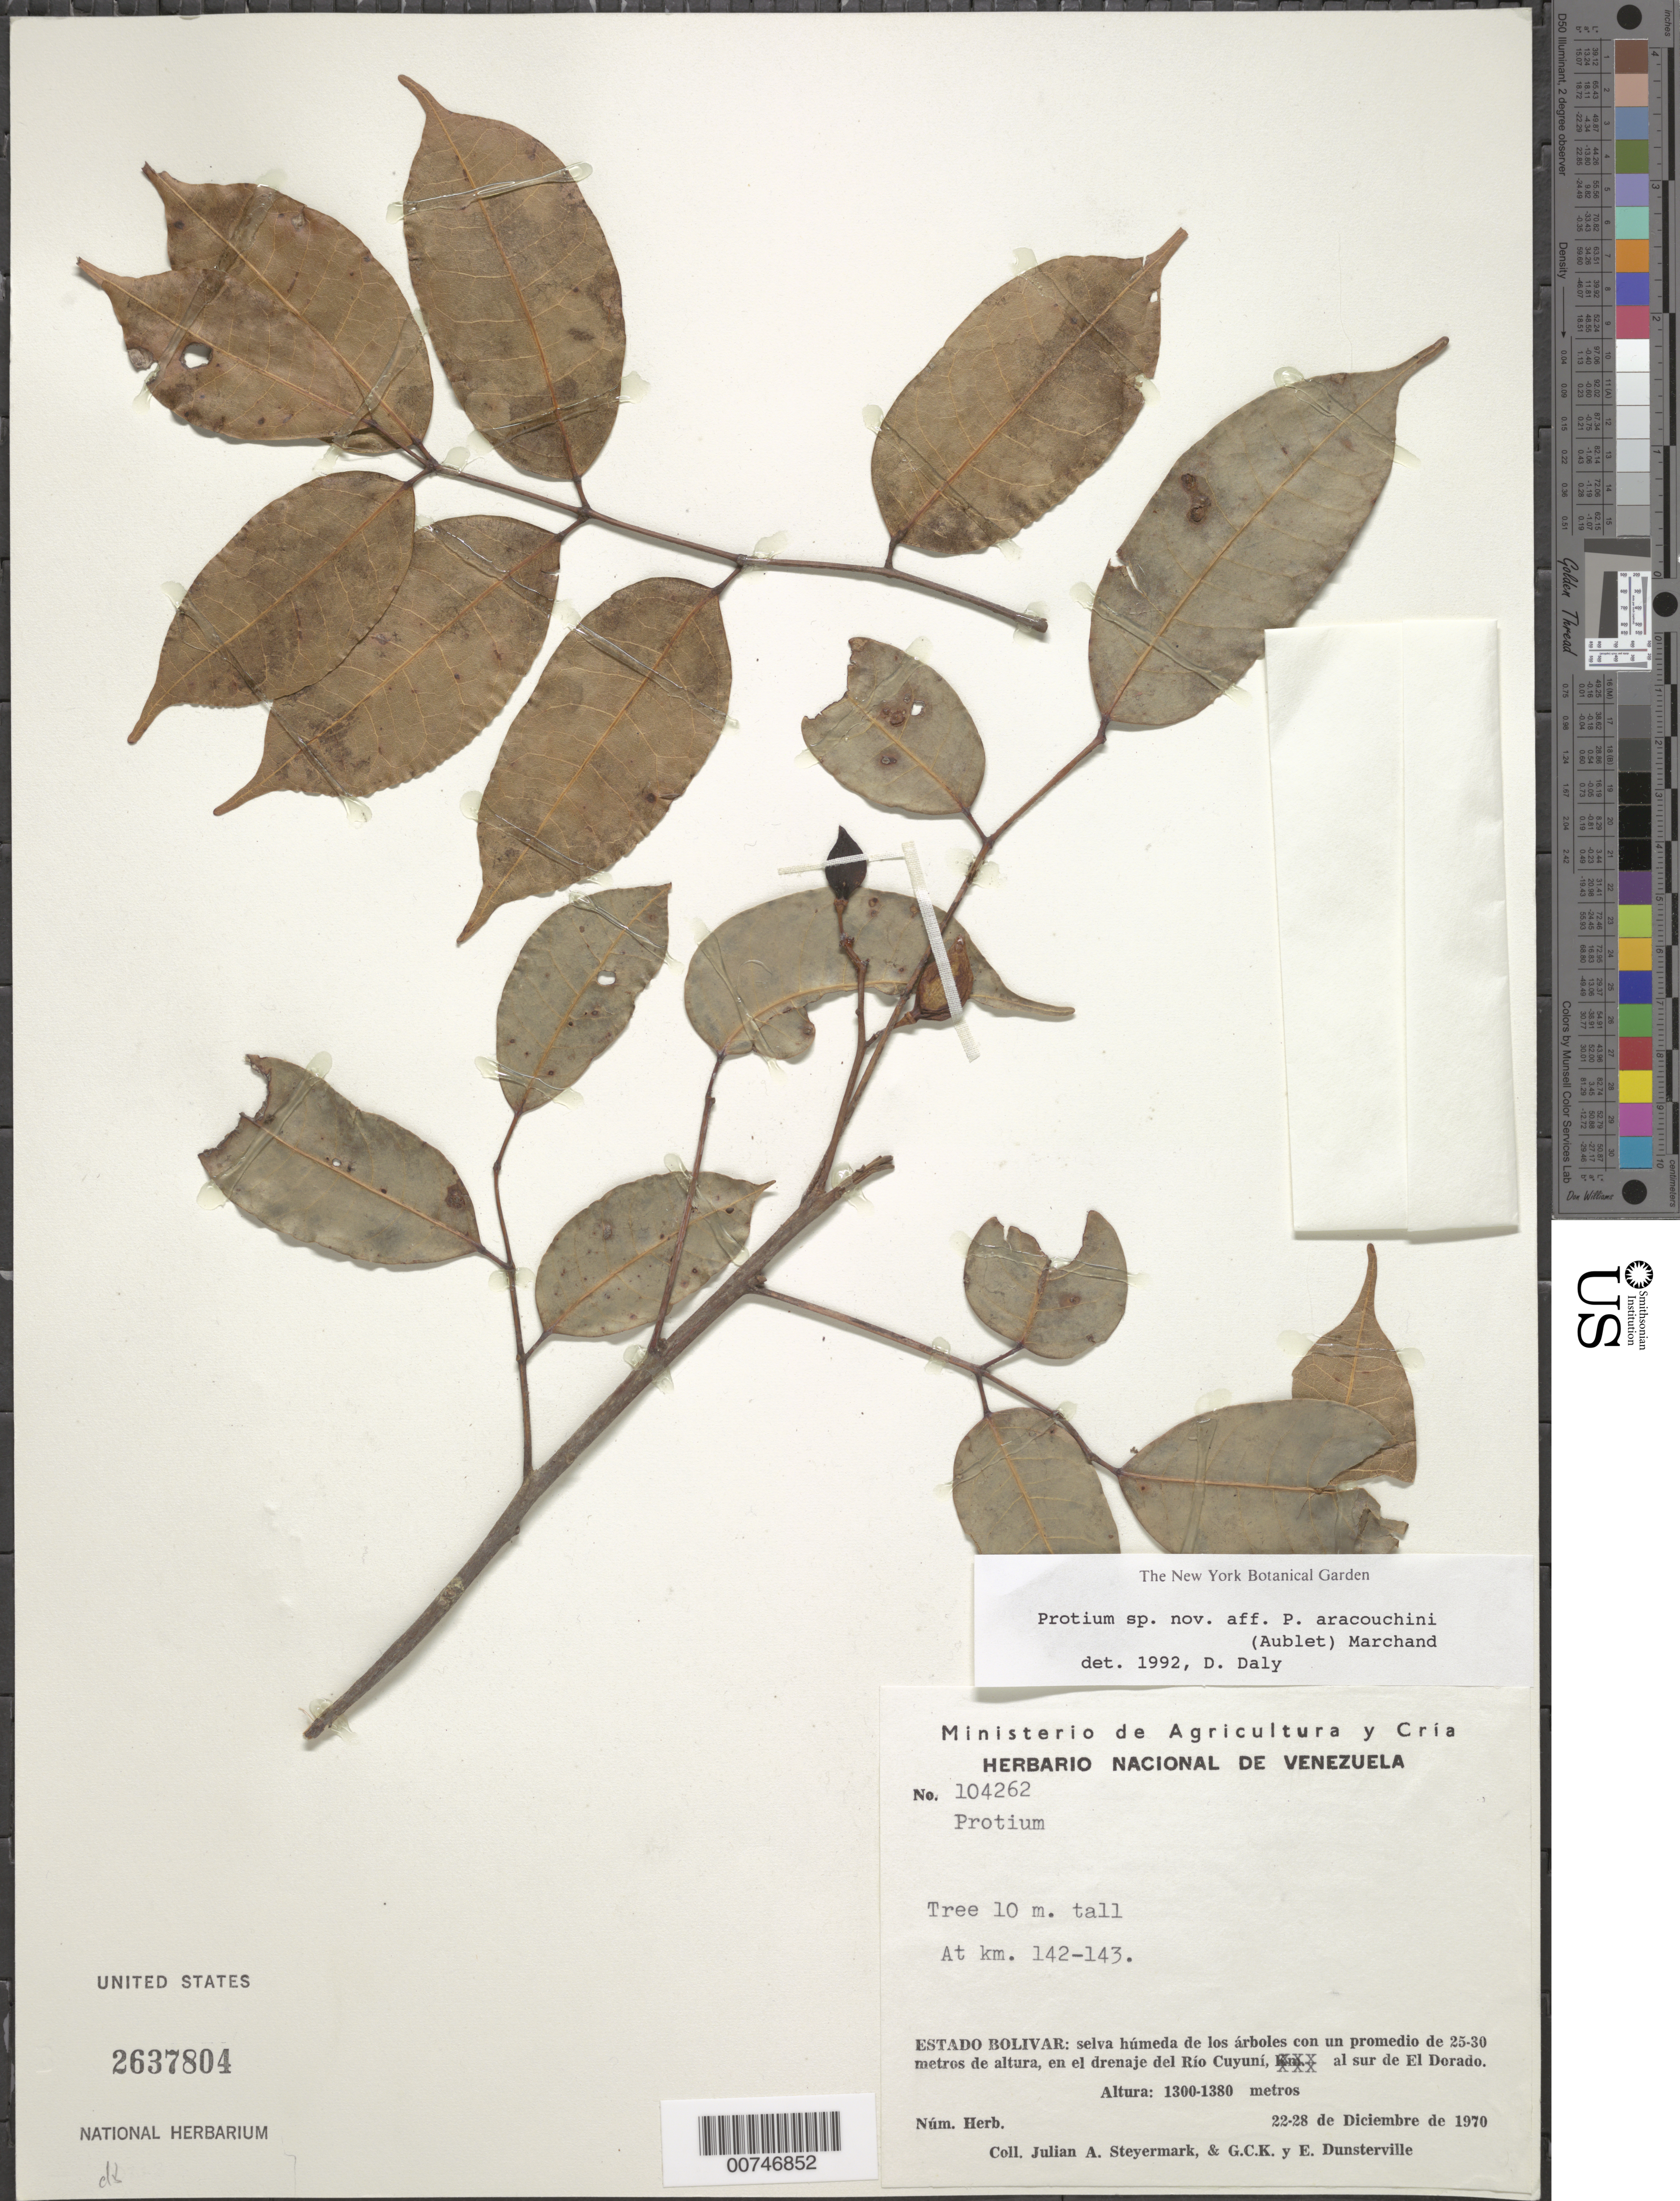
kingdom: Plantae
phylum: Tracheophyta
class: Magnoliopsida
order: Sapindales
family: Burseraceae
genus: Protium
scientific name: Protium aracouchini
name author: (Aubl.) Marchand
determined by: Daly, D. C.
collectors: J. Steyermark, G. C. K. Dunsterville & E. Dunsterville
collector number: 104262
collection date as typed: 22-Dec-70 to 28-Dec-70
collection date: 1970-12-22/1970-12-28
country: Venezuela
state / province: Bolívar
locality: Río Cuyuni, S of El Dorado, km 142-143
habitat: Selva húmeda de los arboles con un promedio de 25-30 metros de alturaen el drenaje del rio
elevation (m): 1300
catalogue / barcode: US 2637804